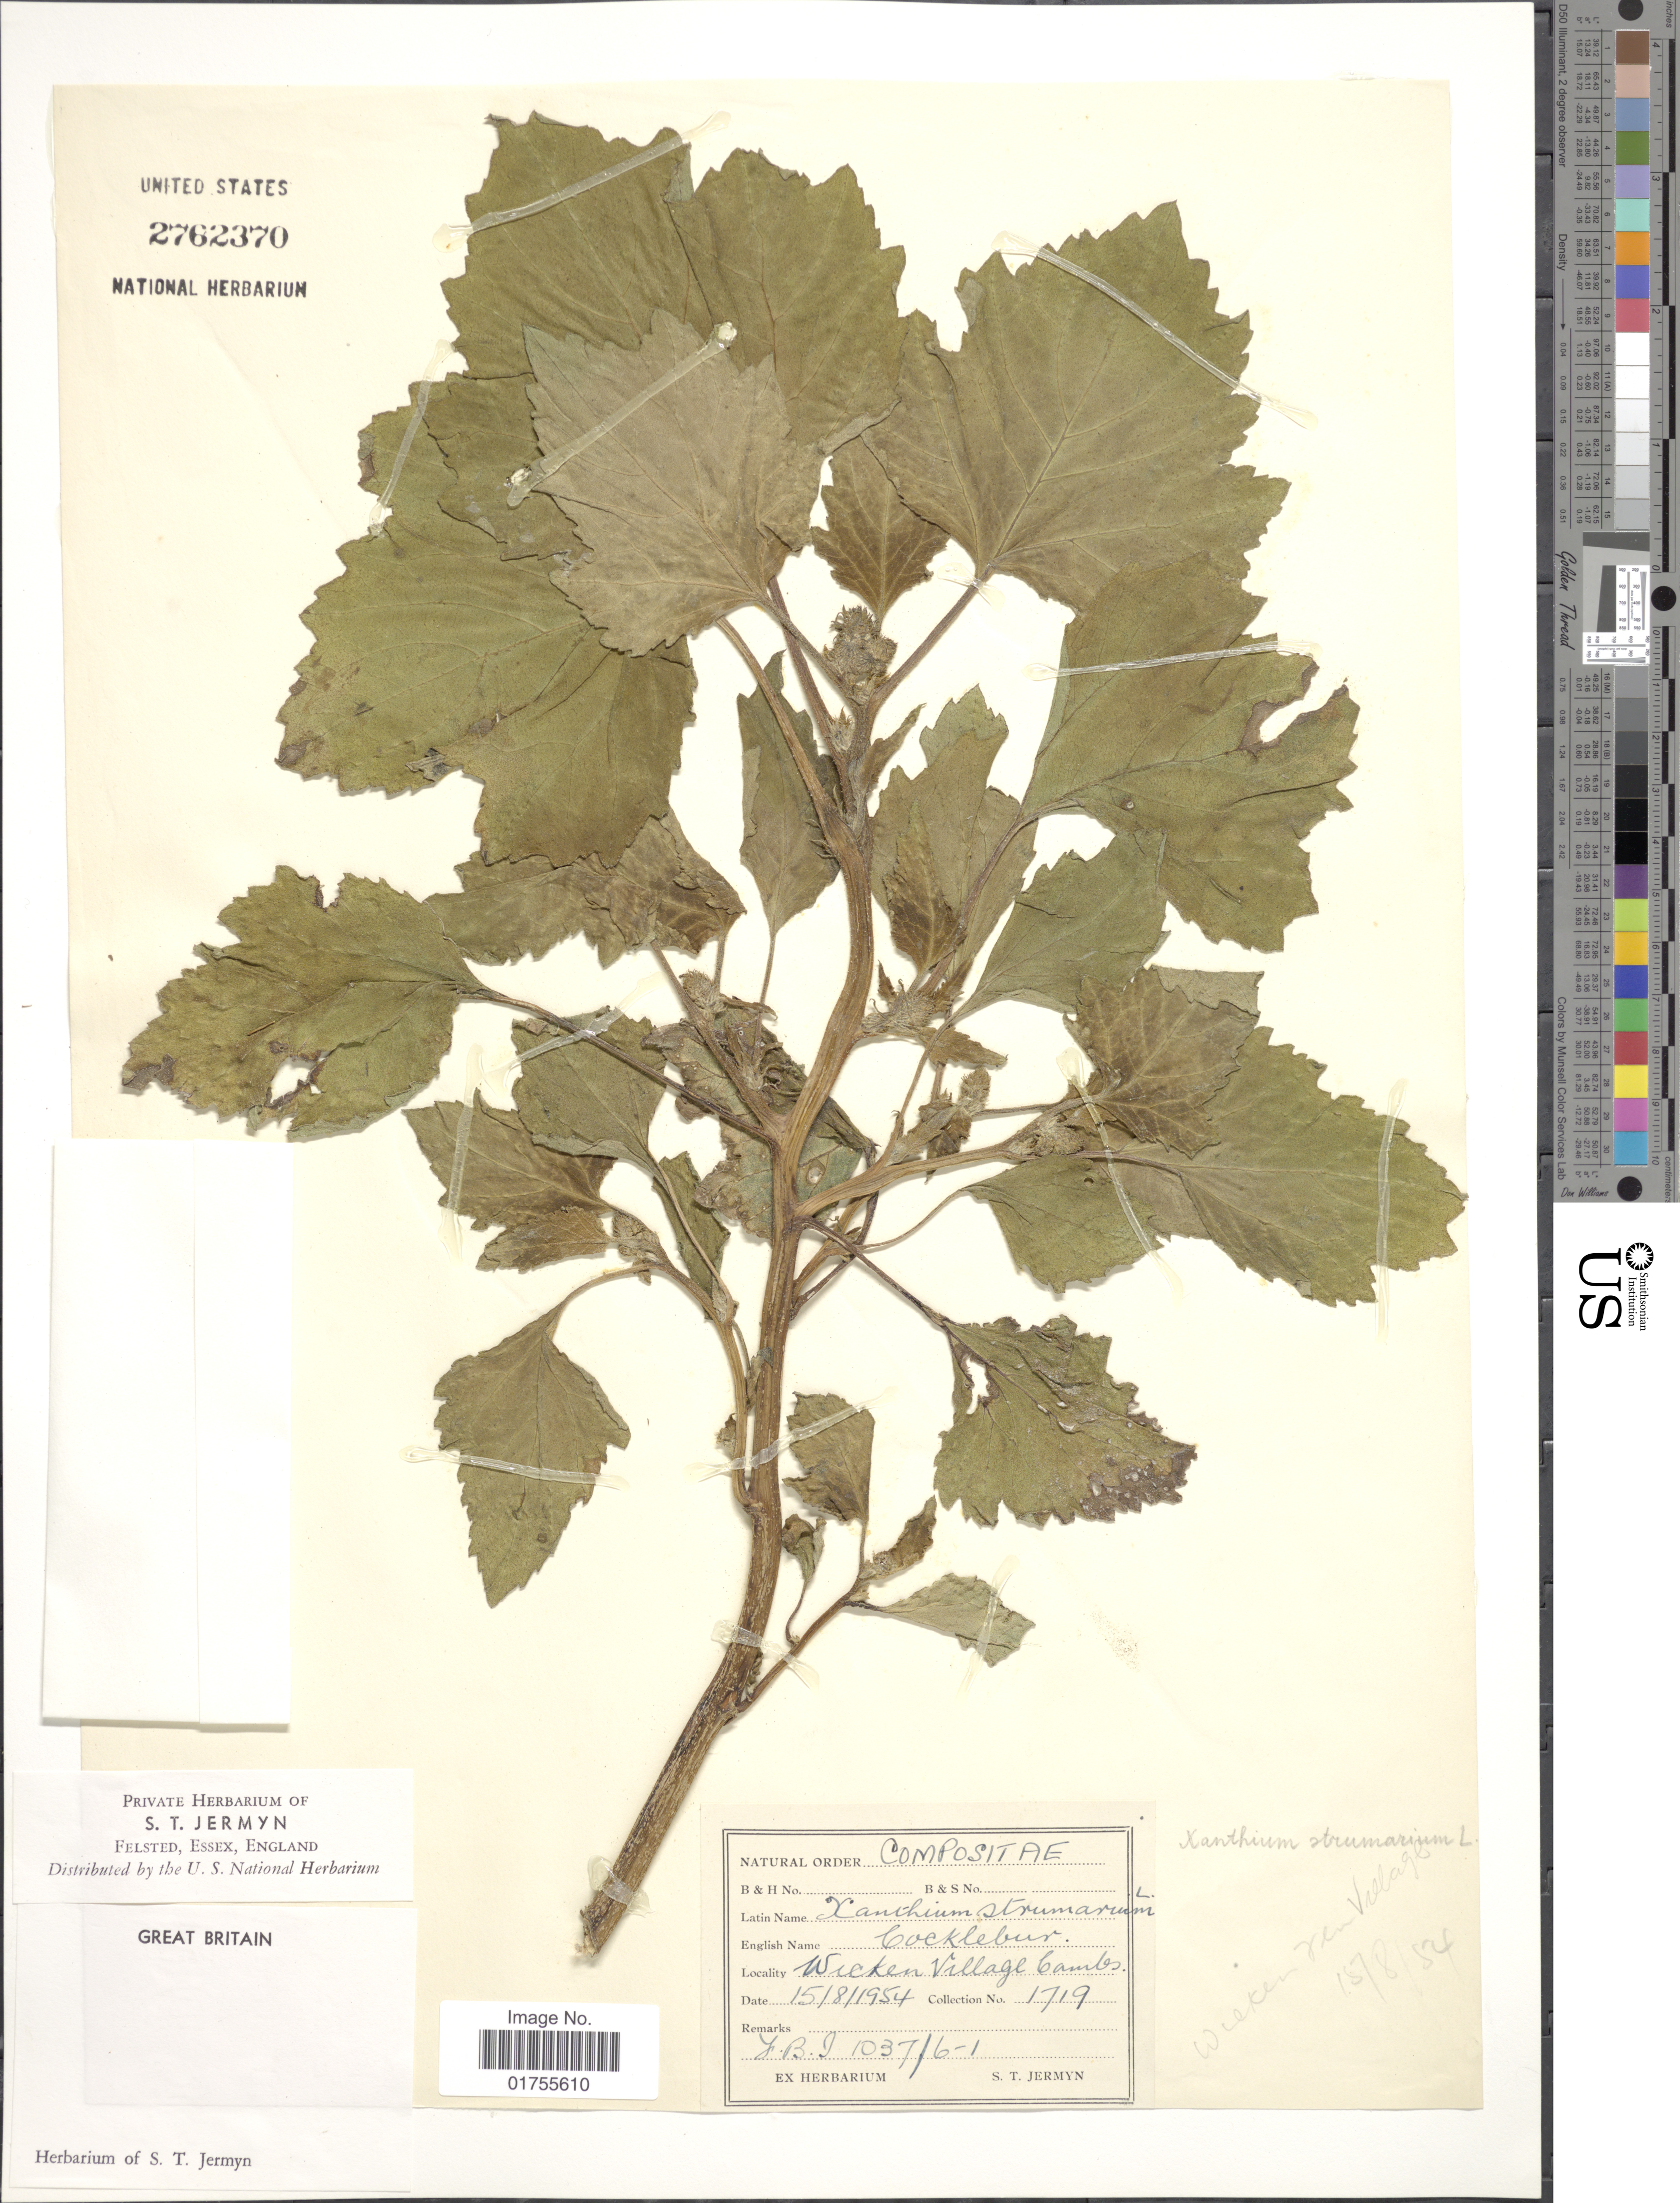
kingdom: Plantae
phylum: Tracheophyta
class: Magnoliopsida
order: Asterales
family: Asteraceae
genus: Xanthium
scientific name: Xanthium strumarium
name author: L.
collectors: S. Jermyn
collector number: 1719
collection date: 1954-08-15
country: United Kingdom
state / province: England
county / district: Cambridgeshire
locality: Wicken Village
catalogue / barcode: US 2762370